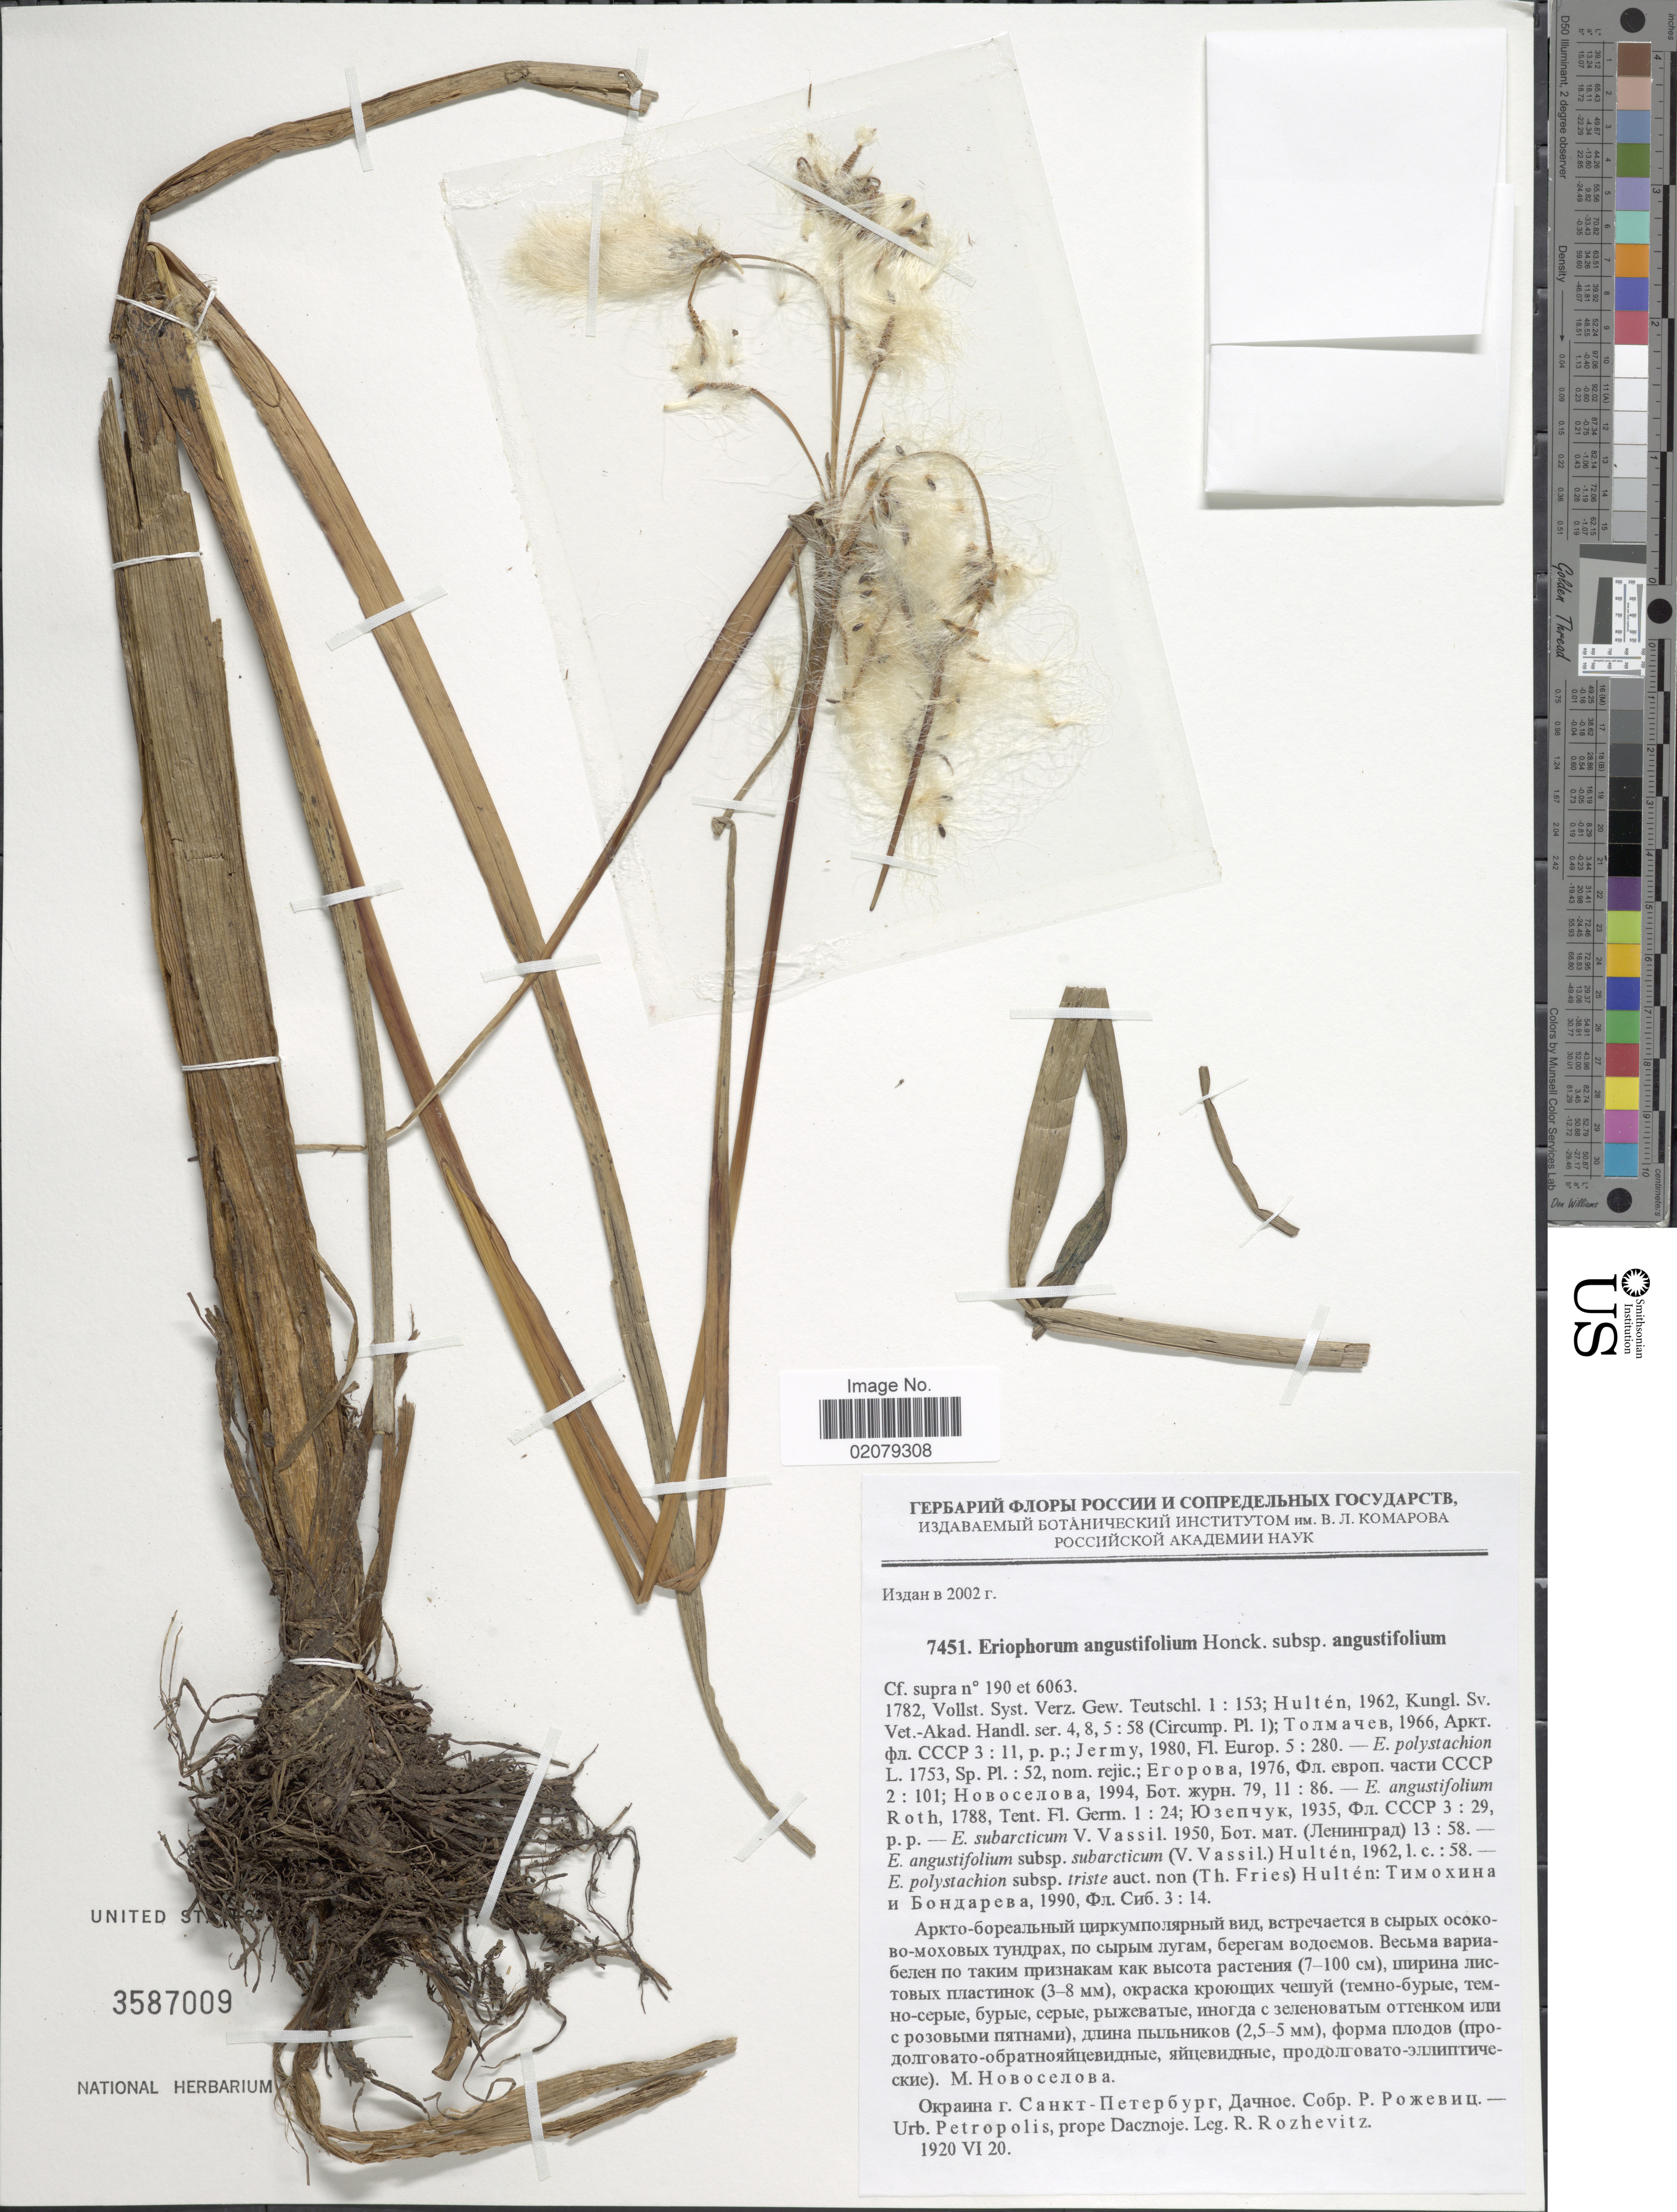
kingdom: Plantae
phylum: Tracheophyta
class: Liliopsida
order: Poales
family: Cyperaceae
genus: Eriophorum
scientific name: Eriophorum angustifolium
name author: Honck.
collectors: R. Rozhevits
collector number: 7451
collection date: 1920-06-20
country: Russian Federation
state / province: St. Petersburg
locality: Vicinity of St. Petersburg, Dachnoe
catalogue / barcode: US 3587009